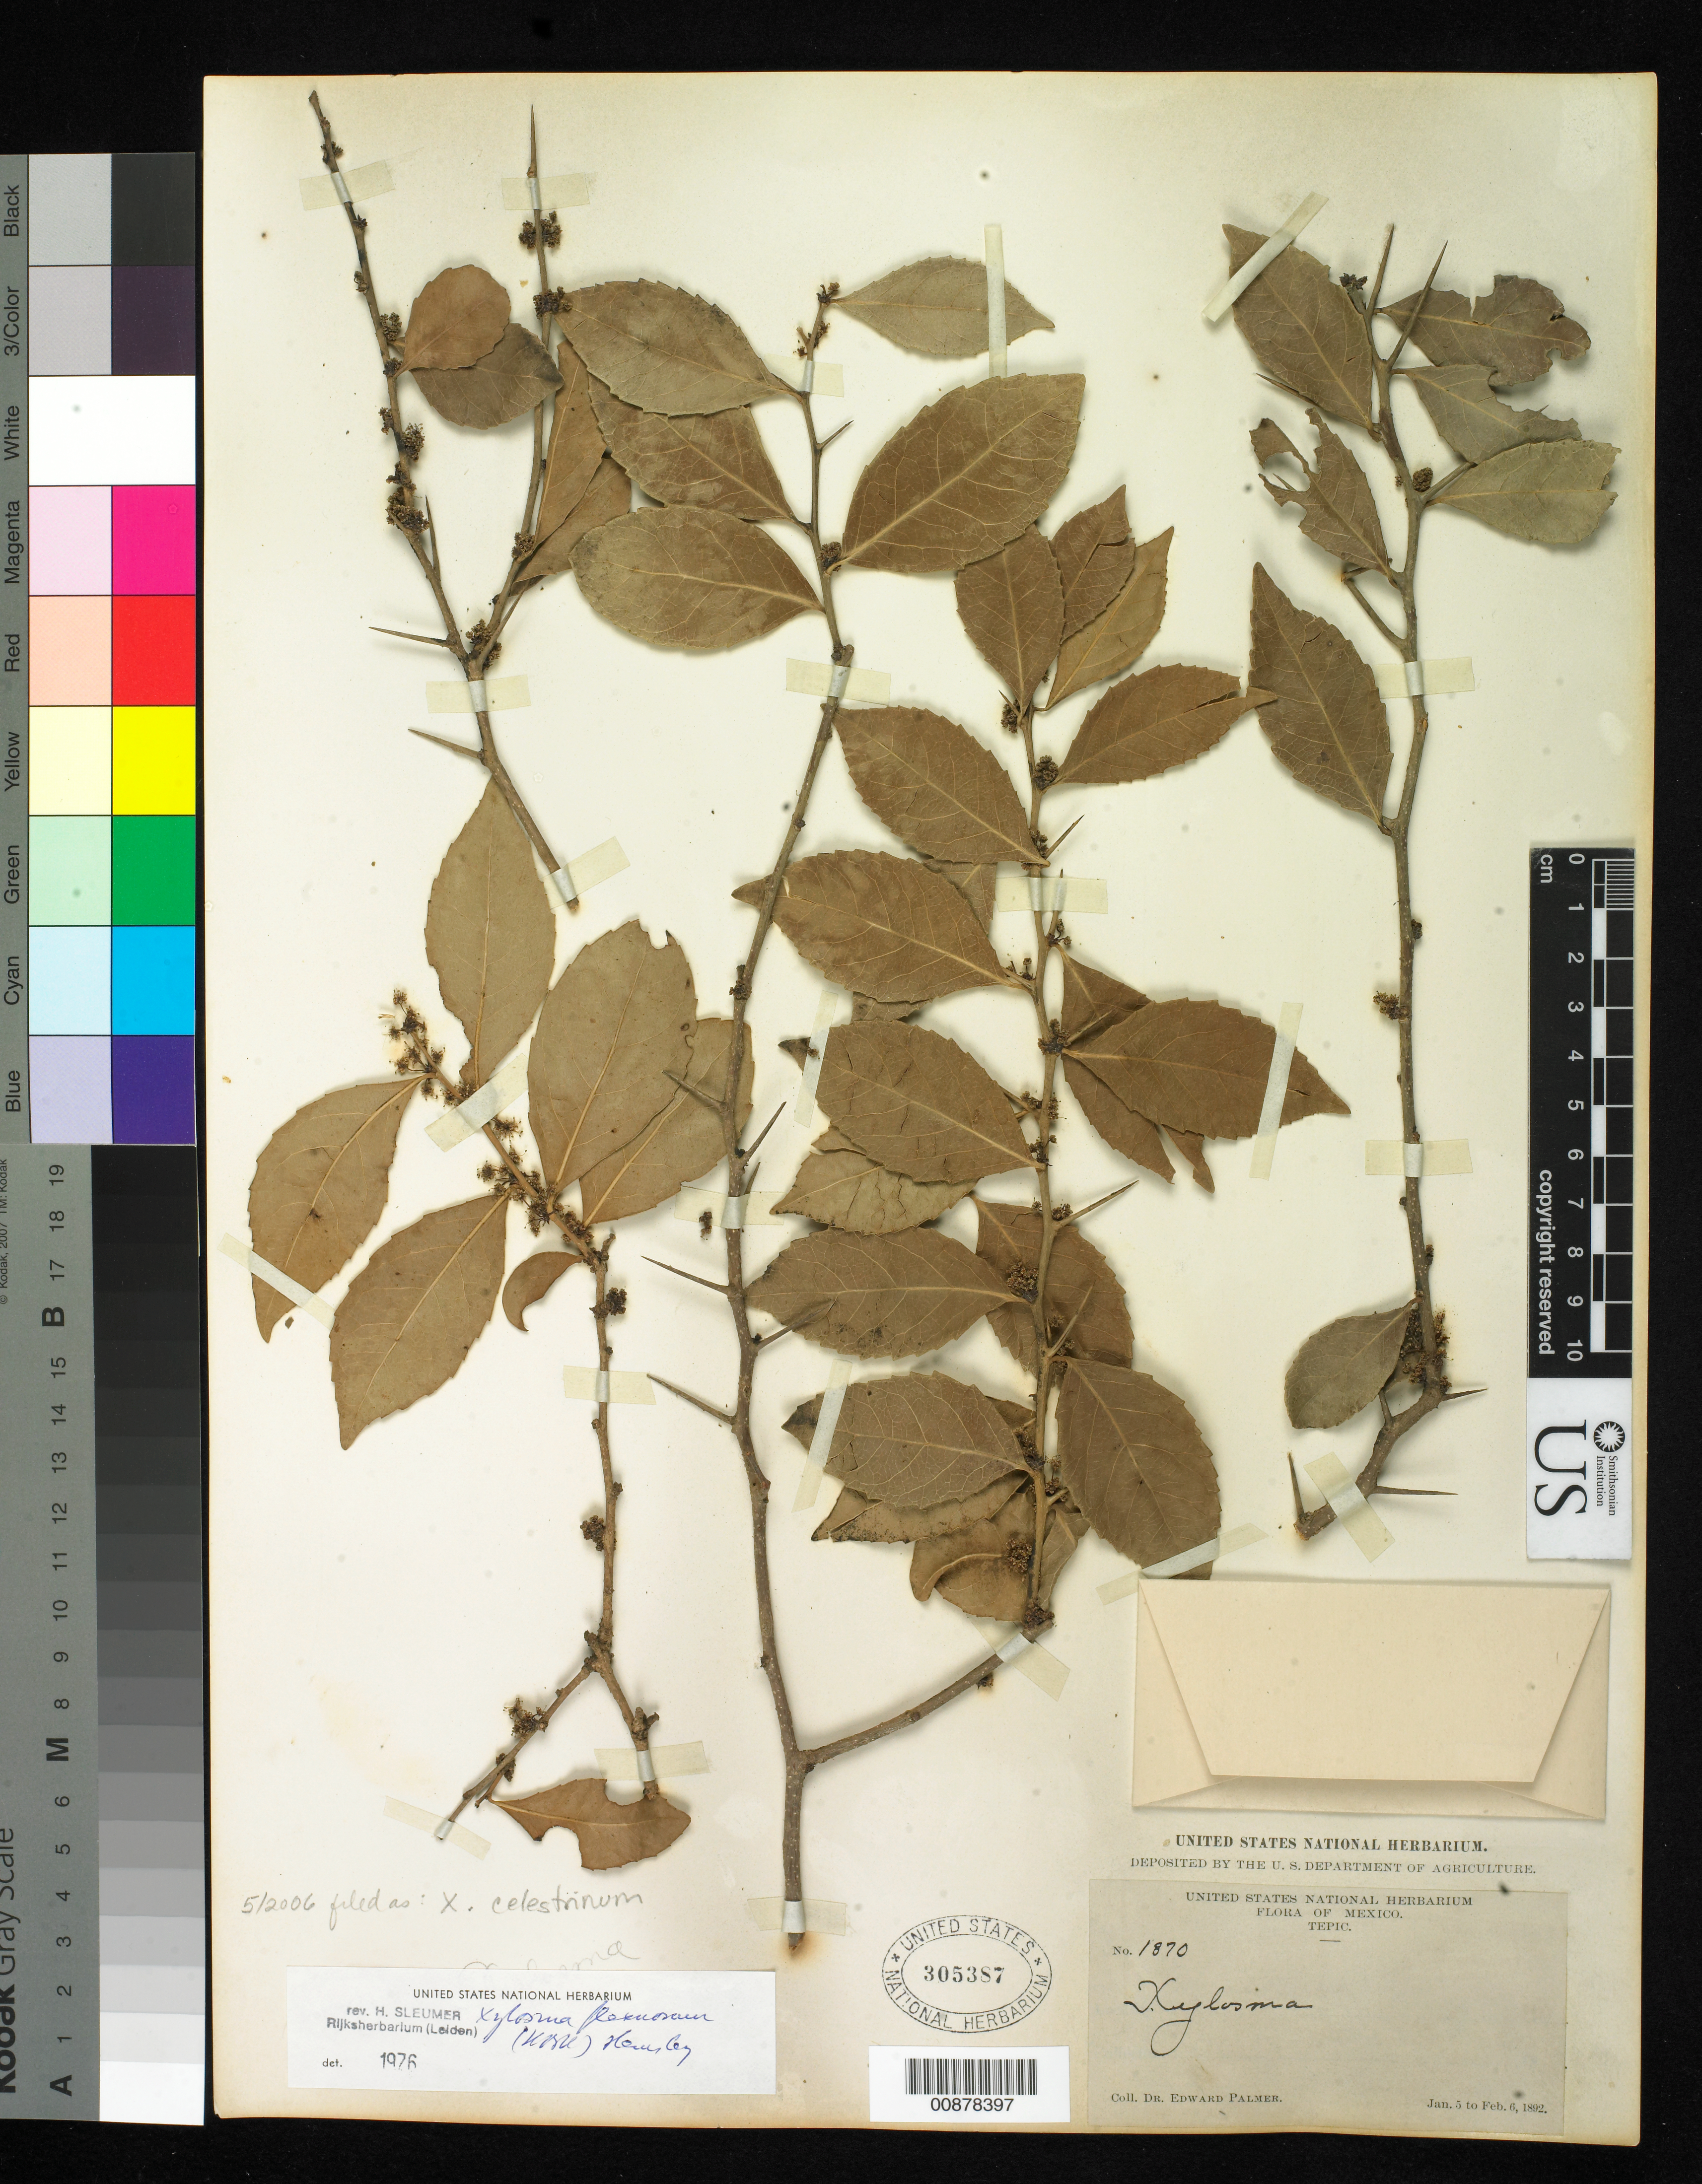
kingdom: Plantae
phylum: Tracheophyta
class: Magnoliopsida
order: Malpighiales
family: Salicaceae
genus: Xylosma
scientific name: Xylosma flexuosa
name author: (Kunth) Hemsl.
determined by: Sleumer, H. O.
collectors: E. Palmer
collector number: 1870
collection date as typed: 05 Jan 1892 to 06 Feb 1892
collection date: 1892-01-05/1892-02-06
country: Mexico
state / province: Nayarit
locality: Tepic, Nayarit.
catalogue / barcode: US 305387